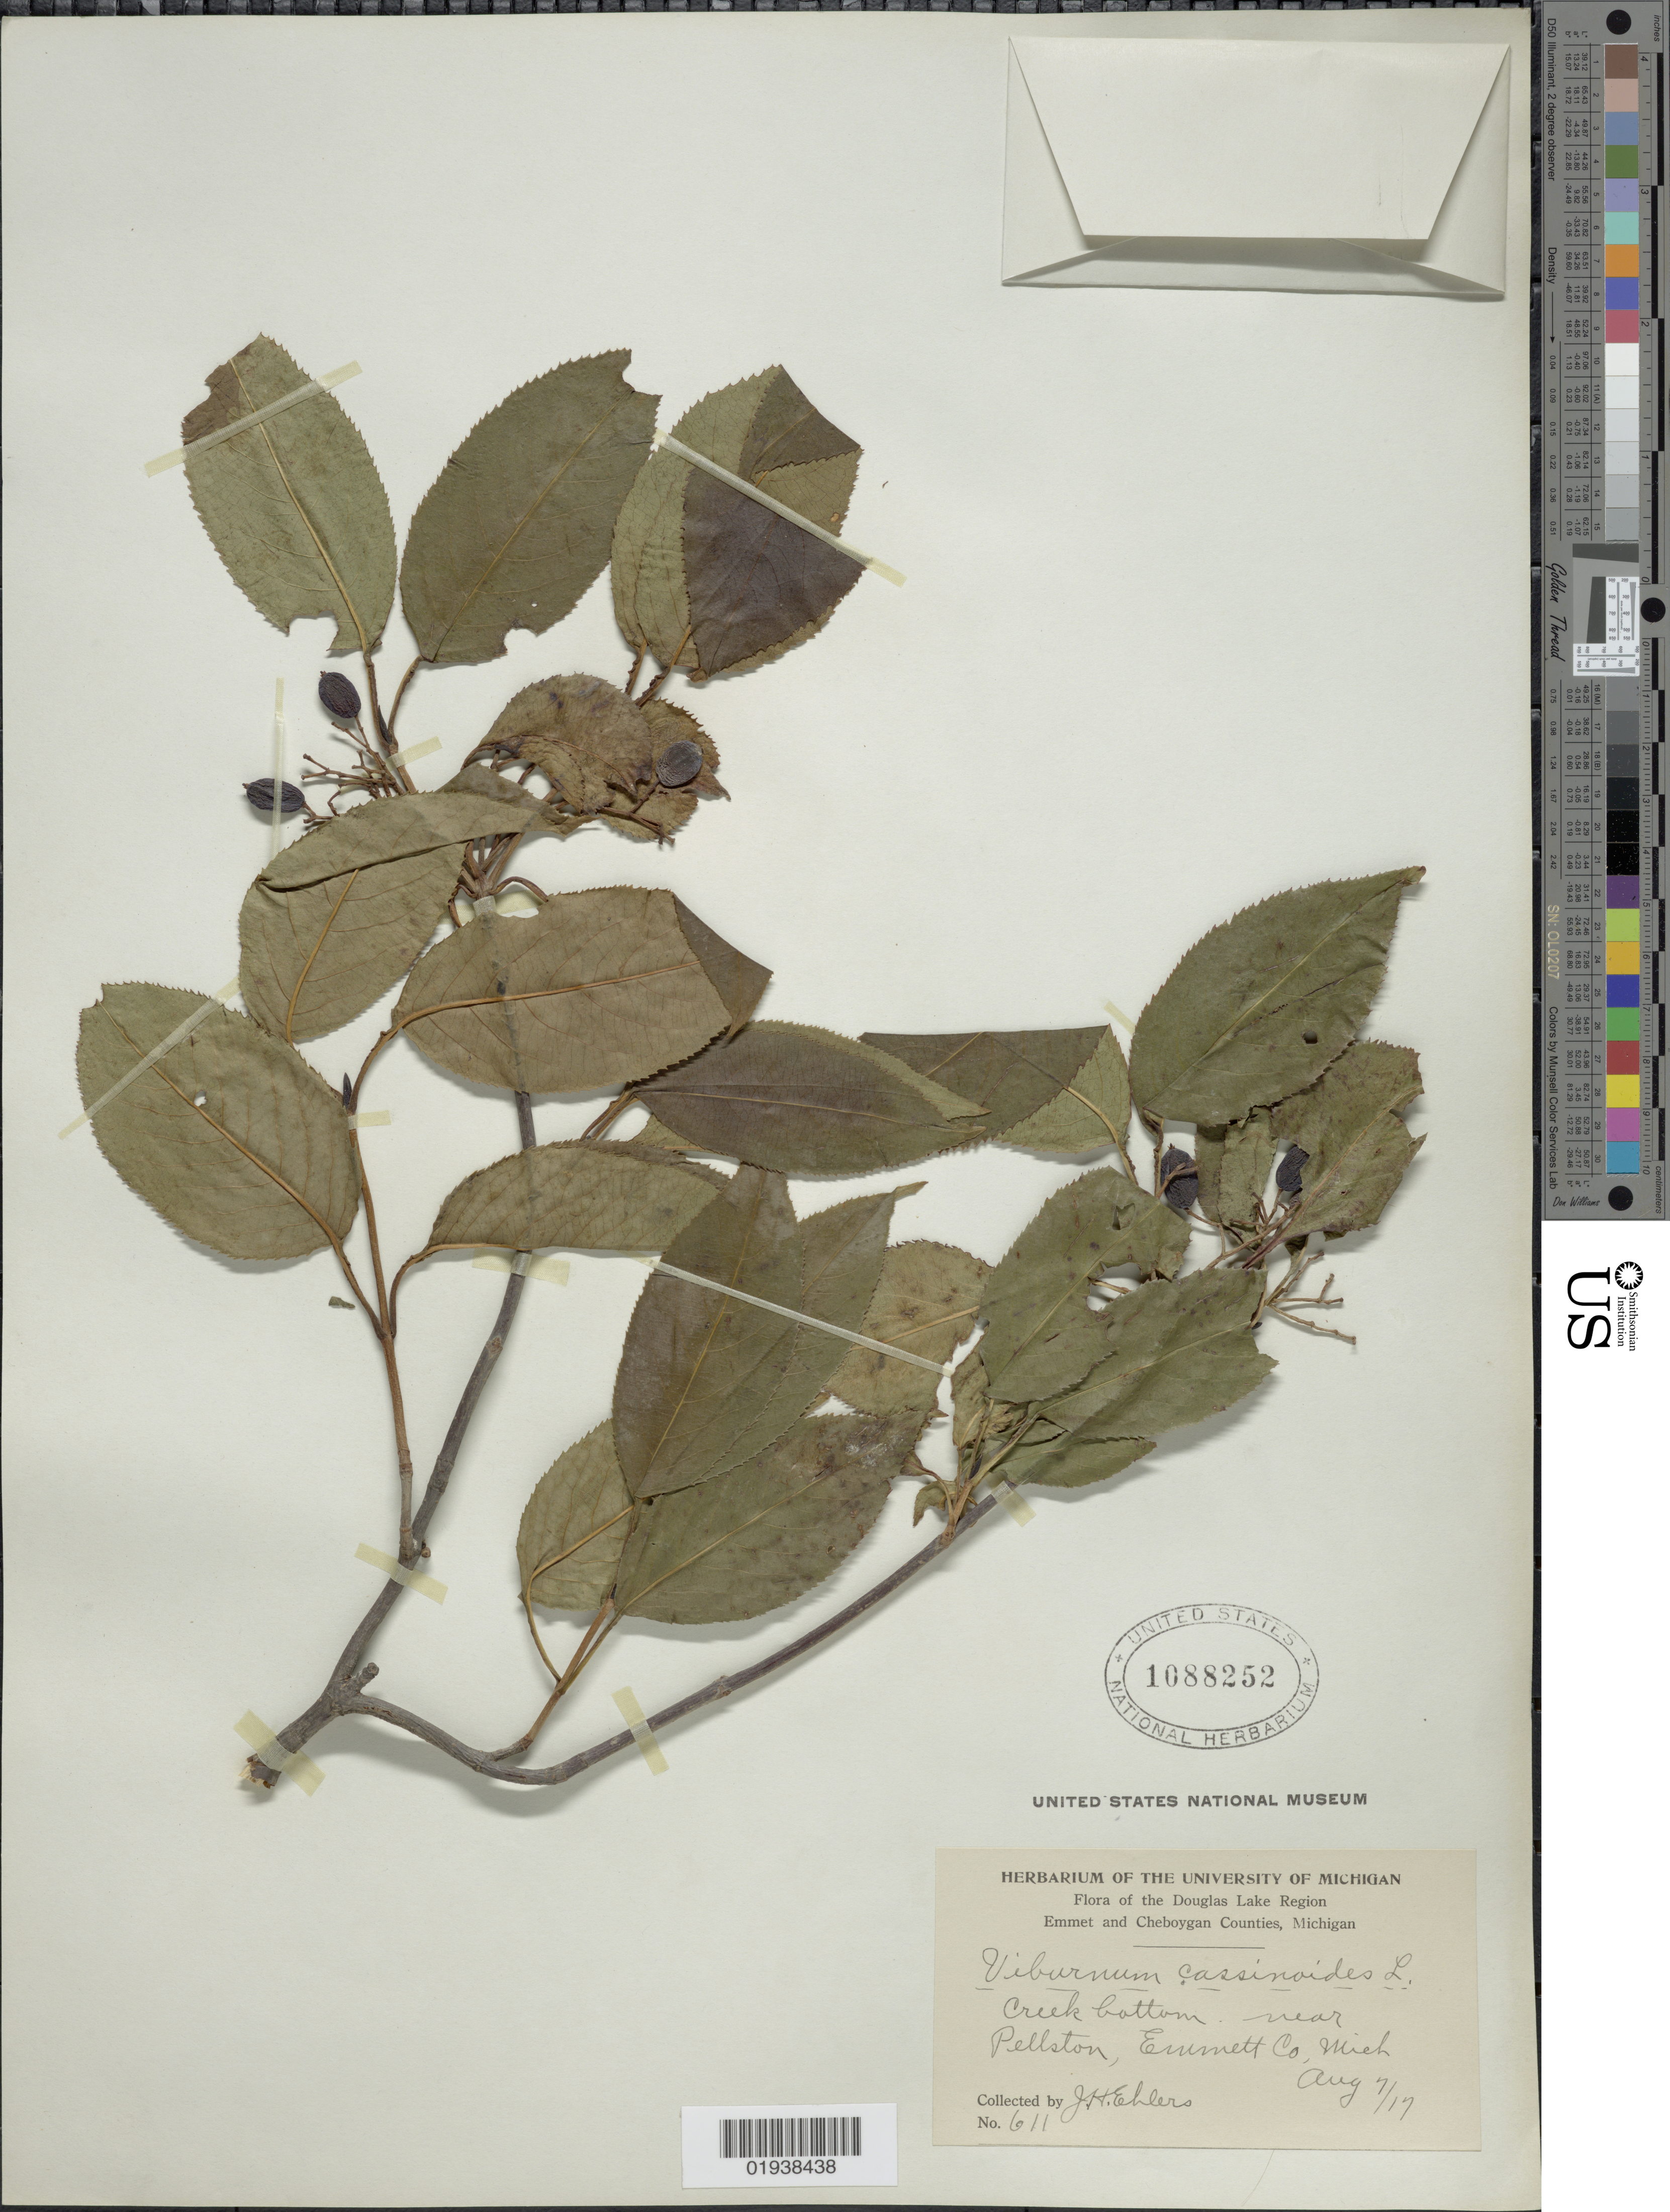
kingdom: Plantae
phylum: Tracheophyta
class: Magnoliopsida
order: Dipsacales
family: Viburnaceae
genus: Viburnum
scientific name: Viburnum cassinoides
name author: L.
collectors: J. H. Ehlers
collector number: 611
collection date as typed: Transcribed d/m/y: 7/8/17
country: United States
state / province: Michigan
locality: Creek bottom near Pellston. Emmett Co.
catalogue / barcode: US 1088252